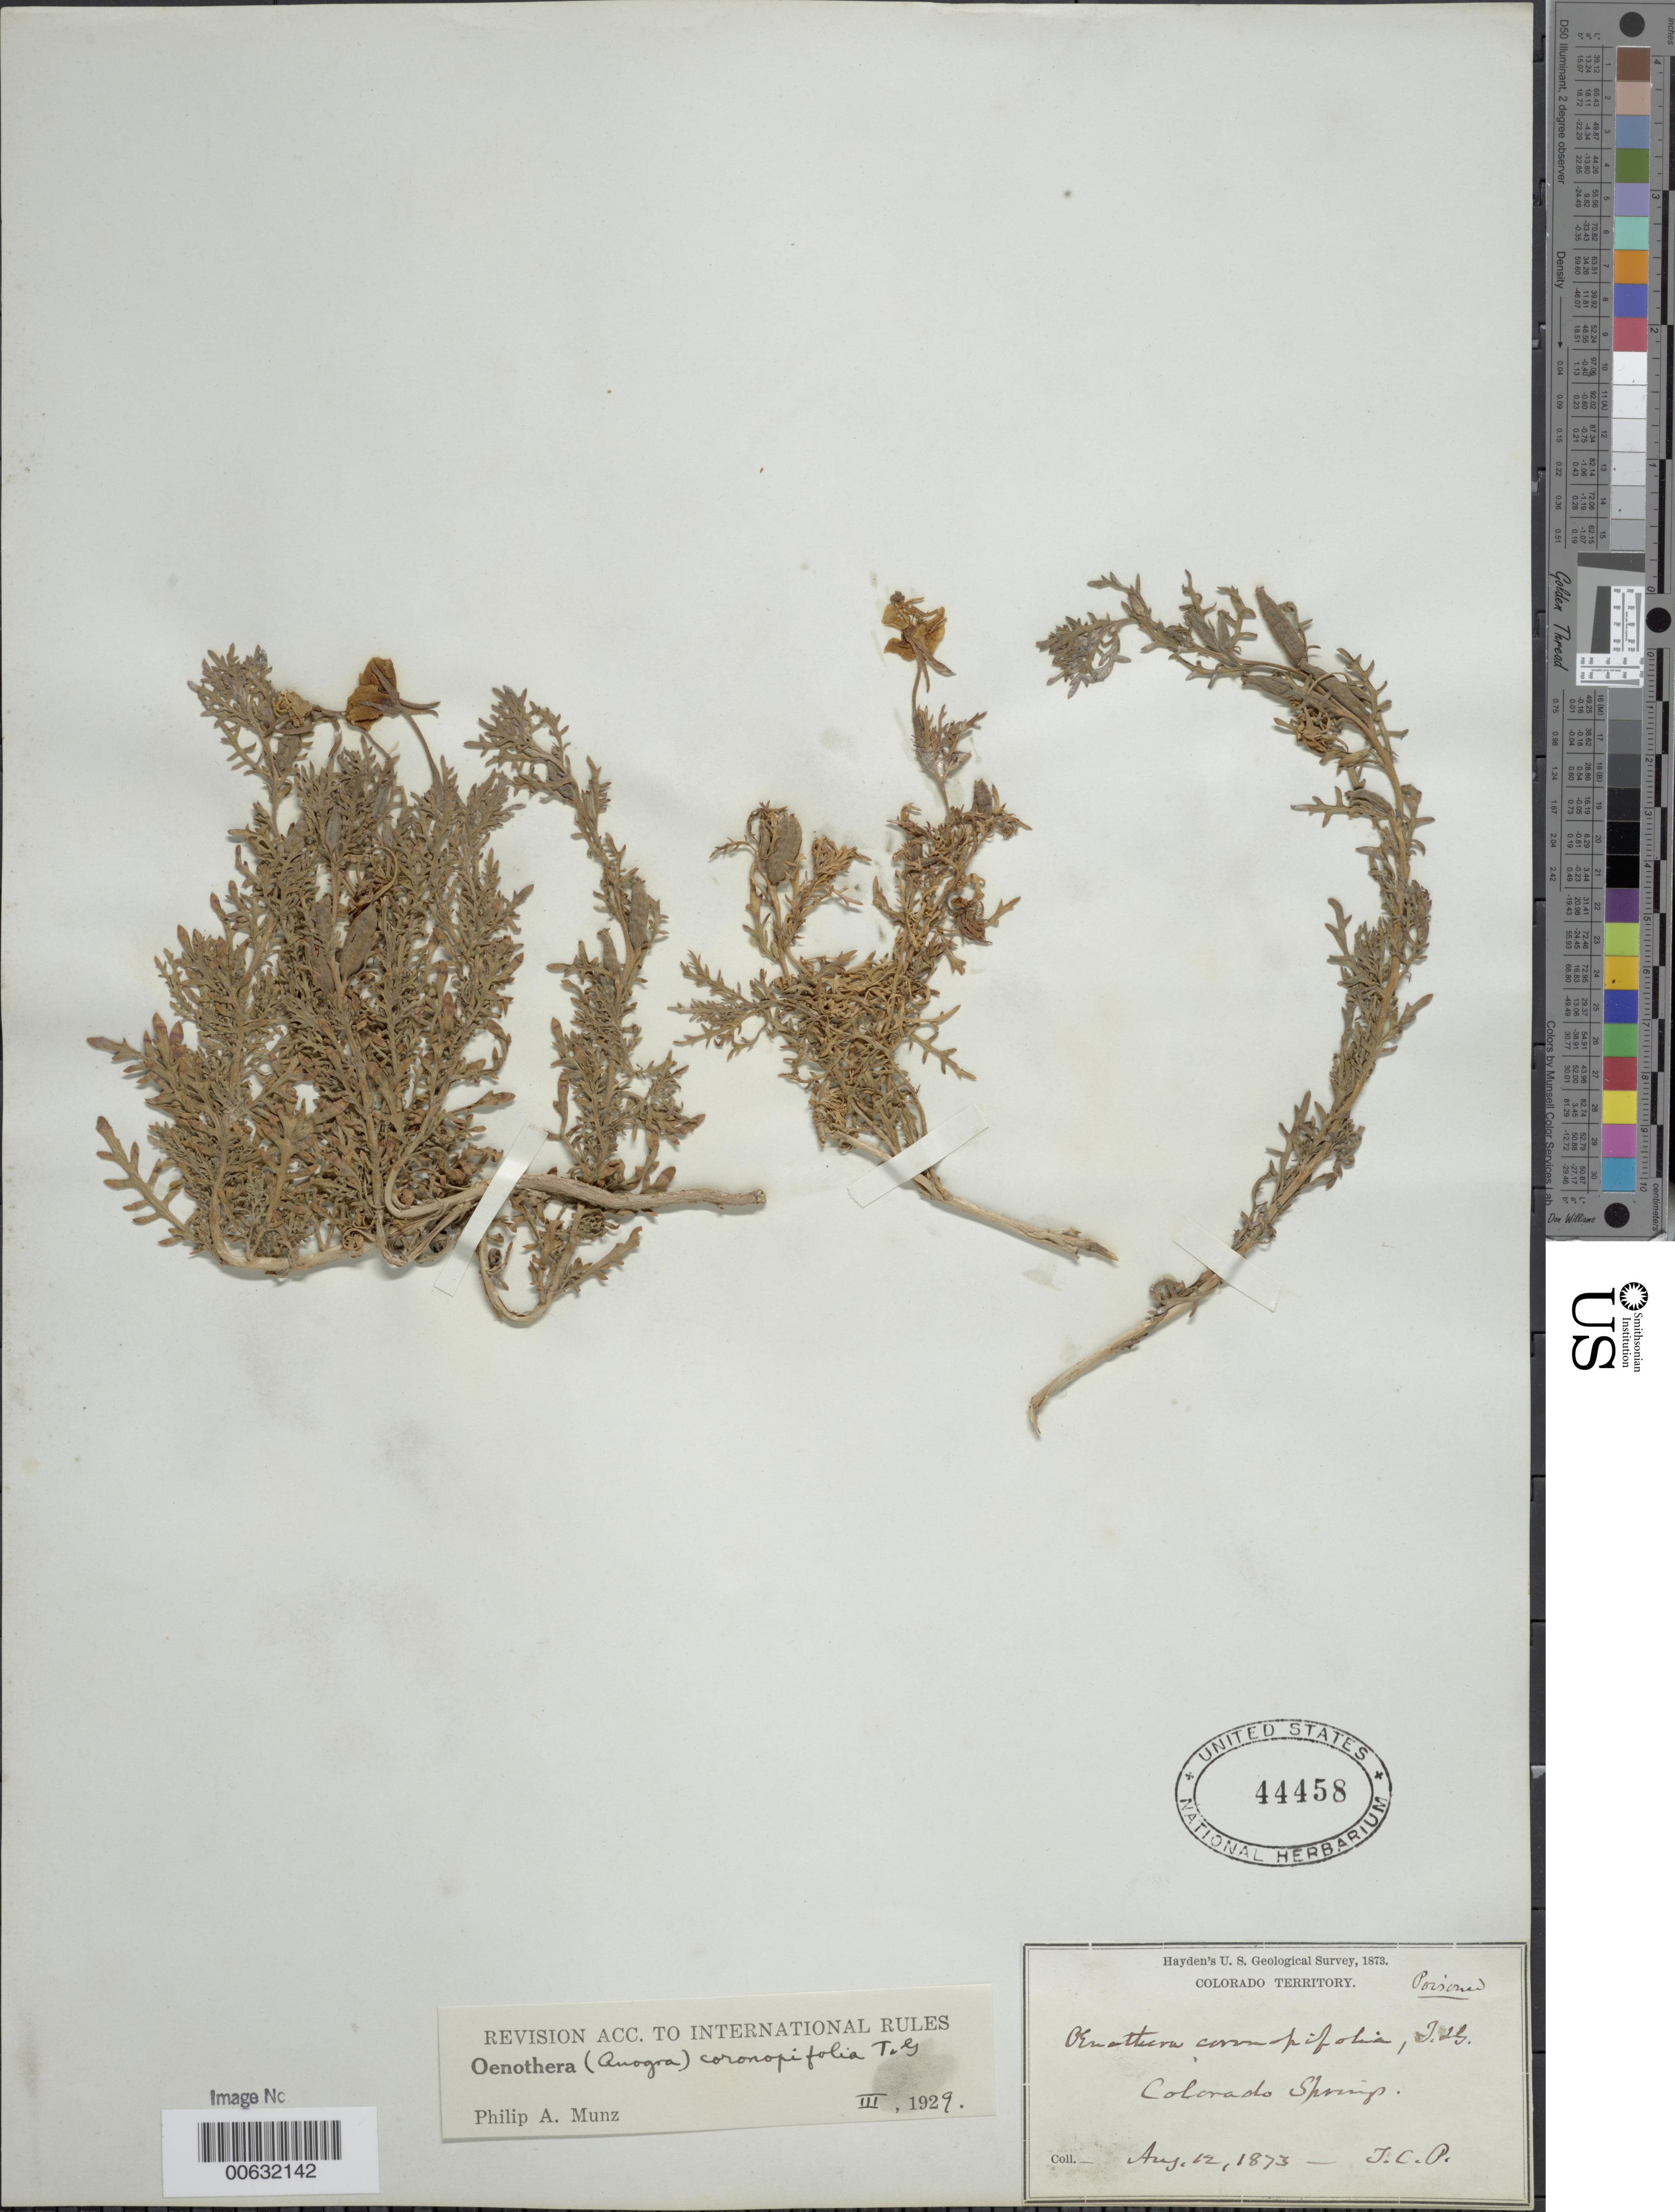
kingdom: Plantae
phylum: Tracheophyta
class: Magnoliopsida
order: Myrtales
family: Onagraceae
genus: Oenothera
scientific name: Oenothera coronopifolia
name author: Torr. & A. Gray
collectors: -- Hayden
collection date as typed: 12 Aug 1873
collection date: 1873-08-12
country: United States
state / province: Colorado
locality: Colorado Springs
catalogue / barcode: US 44458